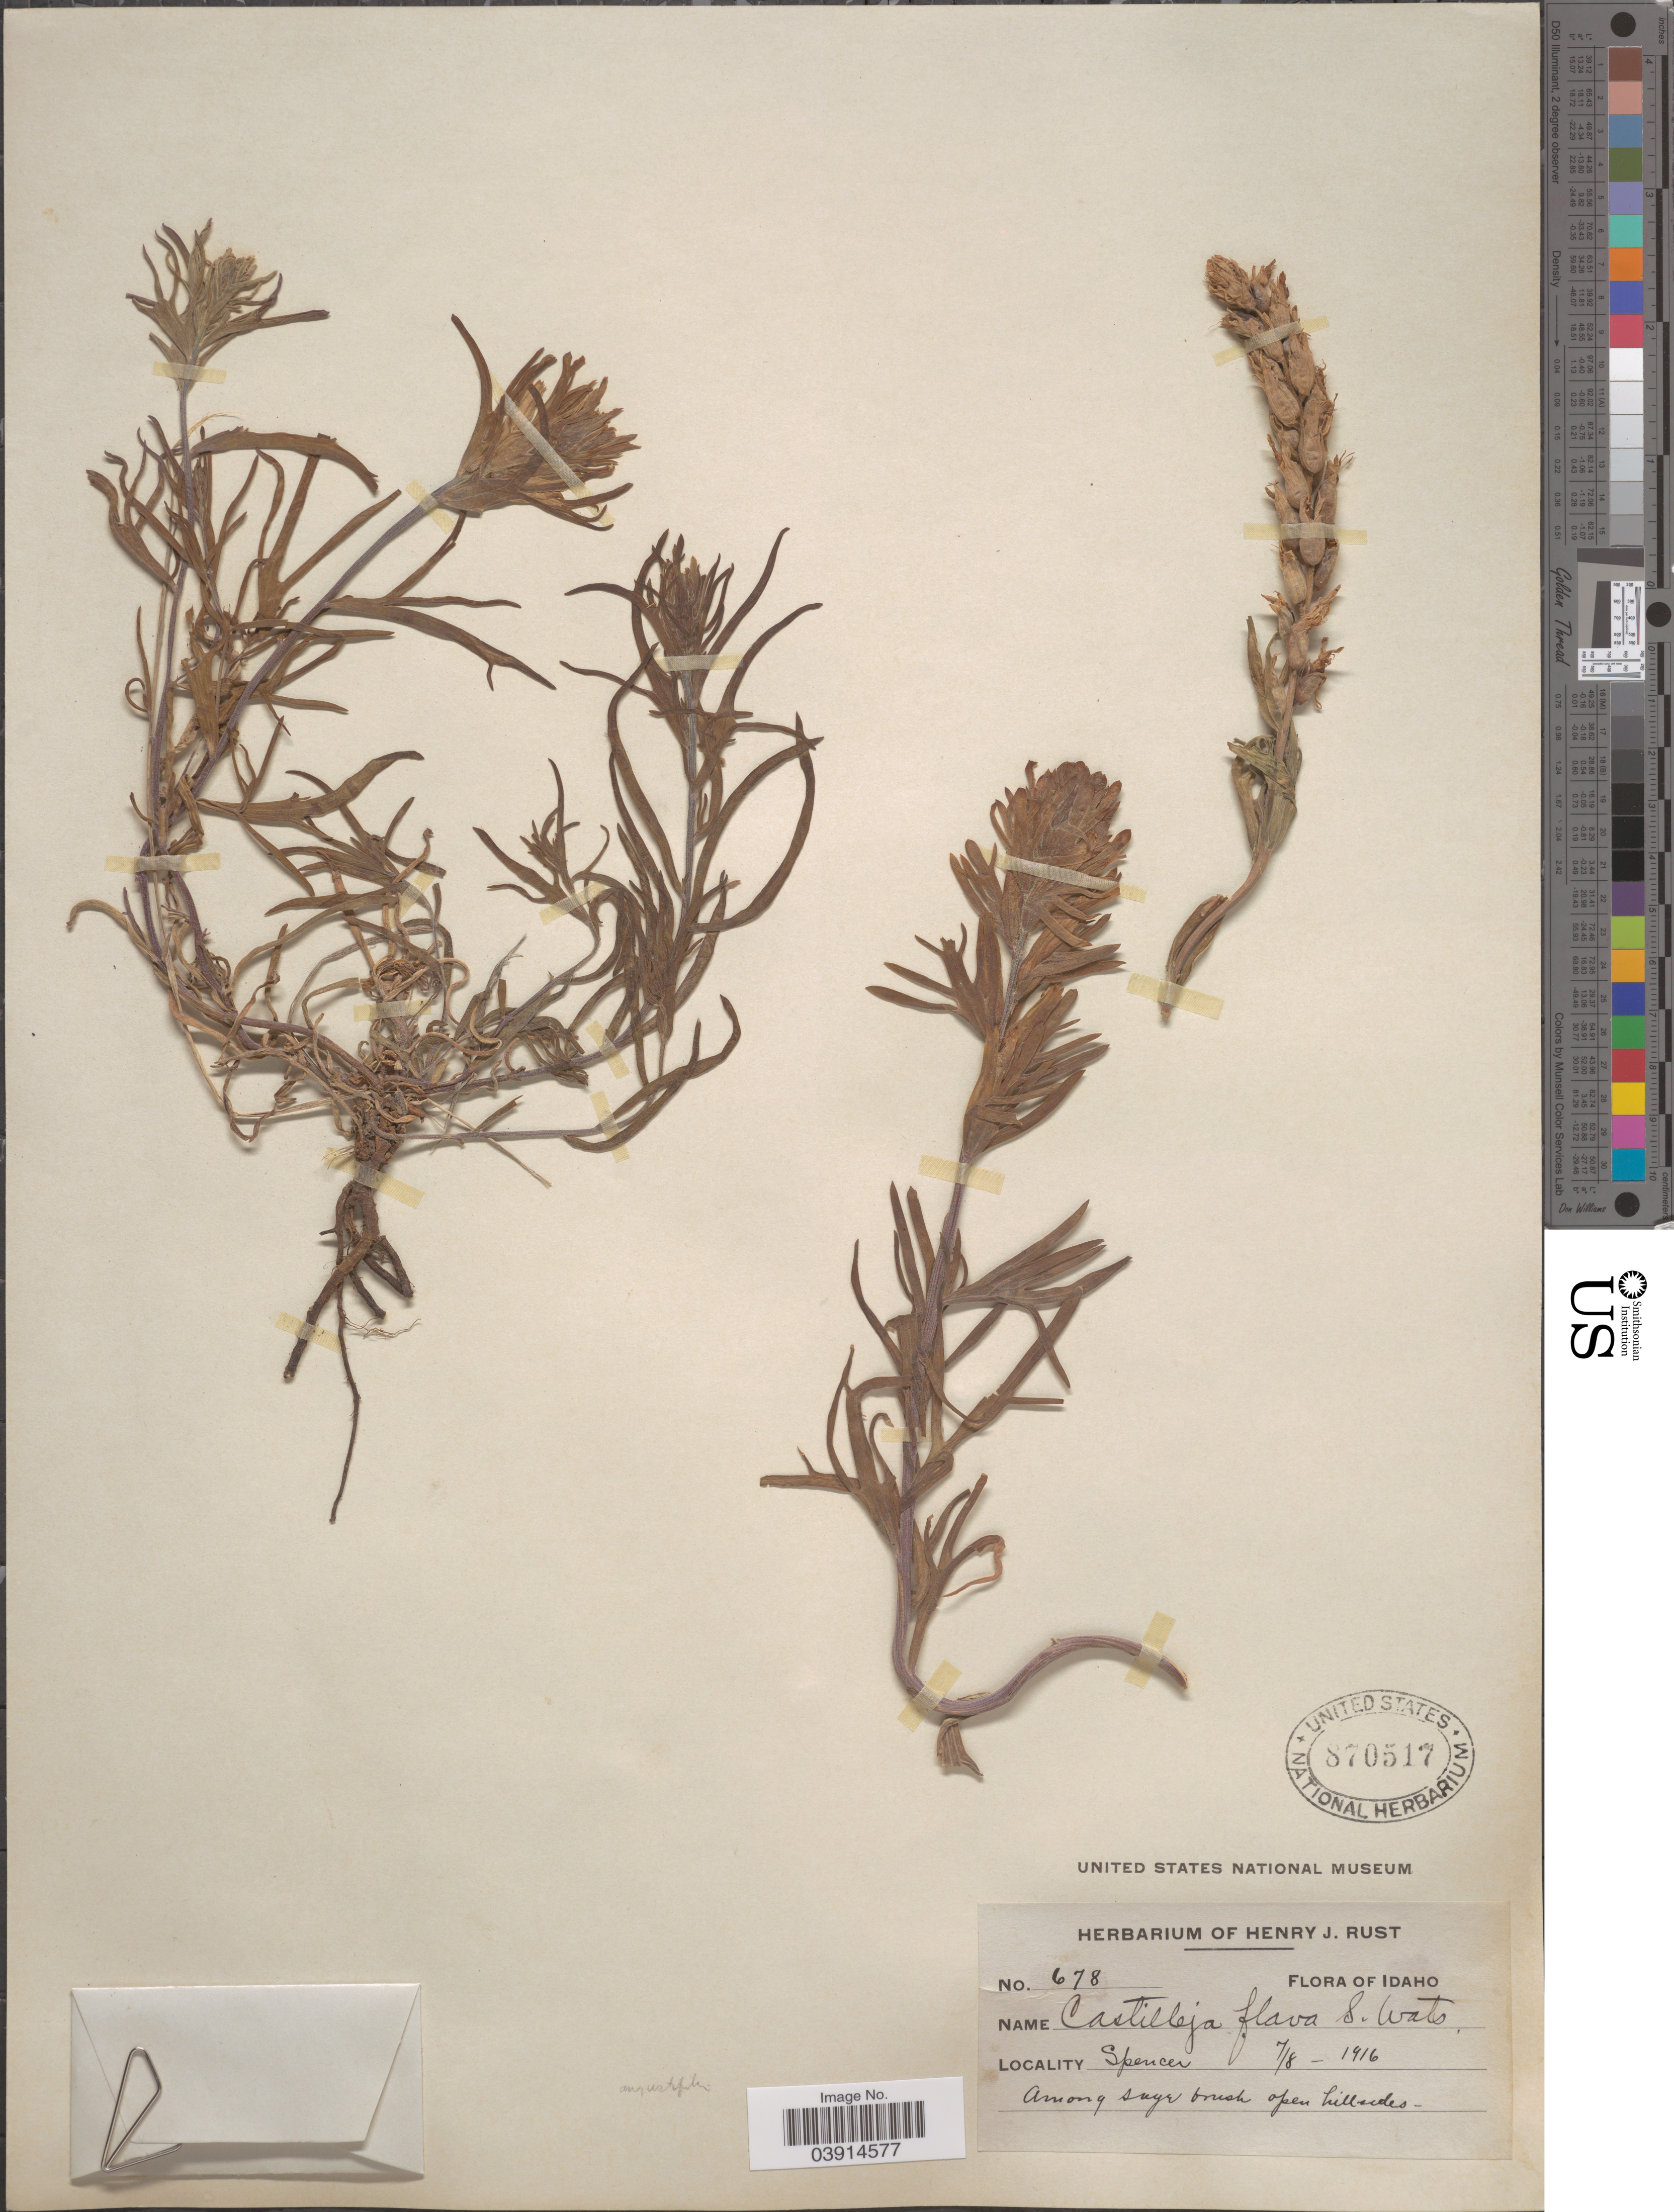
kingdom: Plantae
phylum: Tracheophyta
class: Magnoliopsida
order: Lamiales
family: Orobanchaceae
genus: Castilleja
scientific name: Castilleja sp.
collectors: ex herb. Henry J. Rust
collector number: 678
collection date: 1916-08-07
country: United States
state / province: Idaho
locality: Spencer.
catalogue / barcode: US 870517